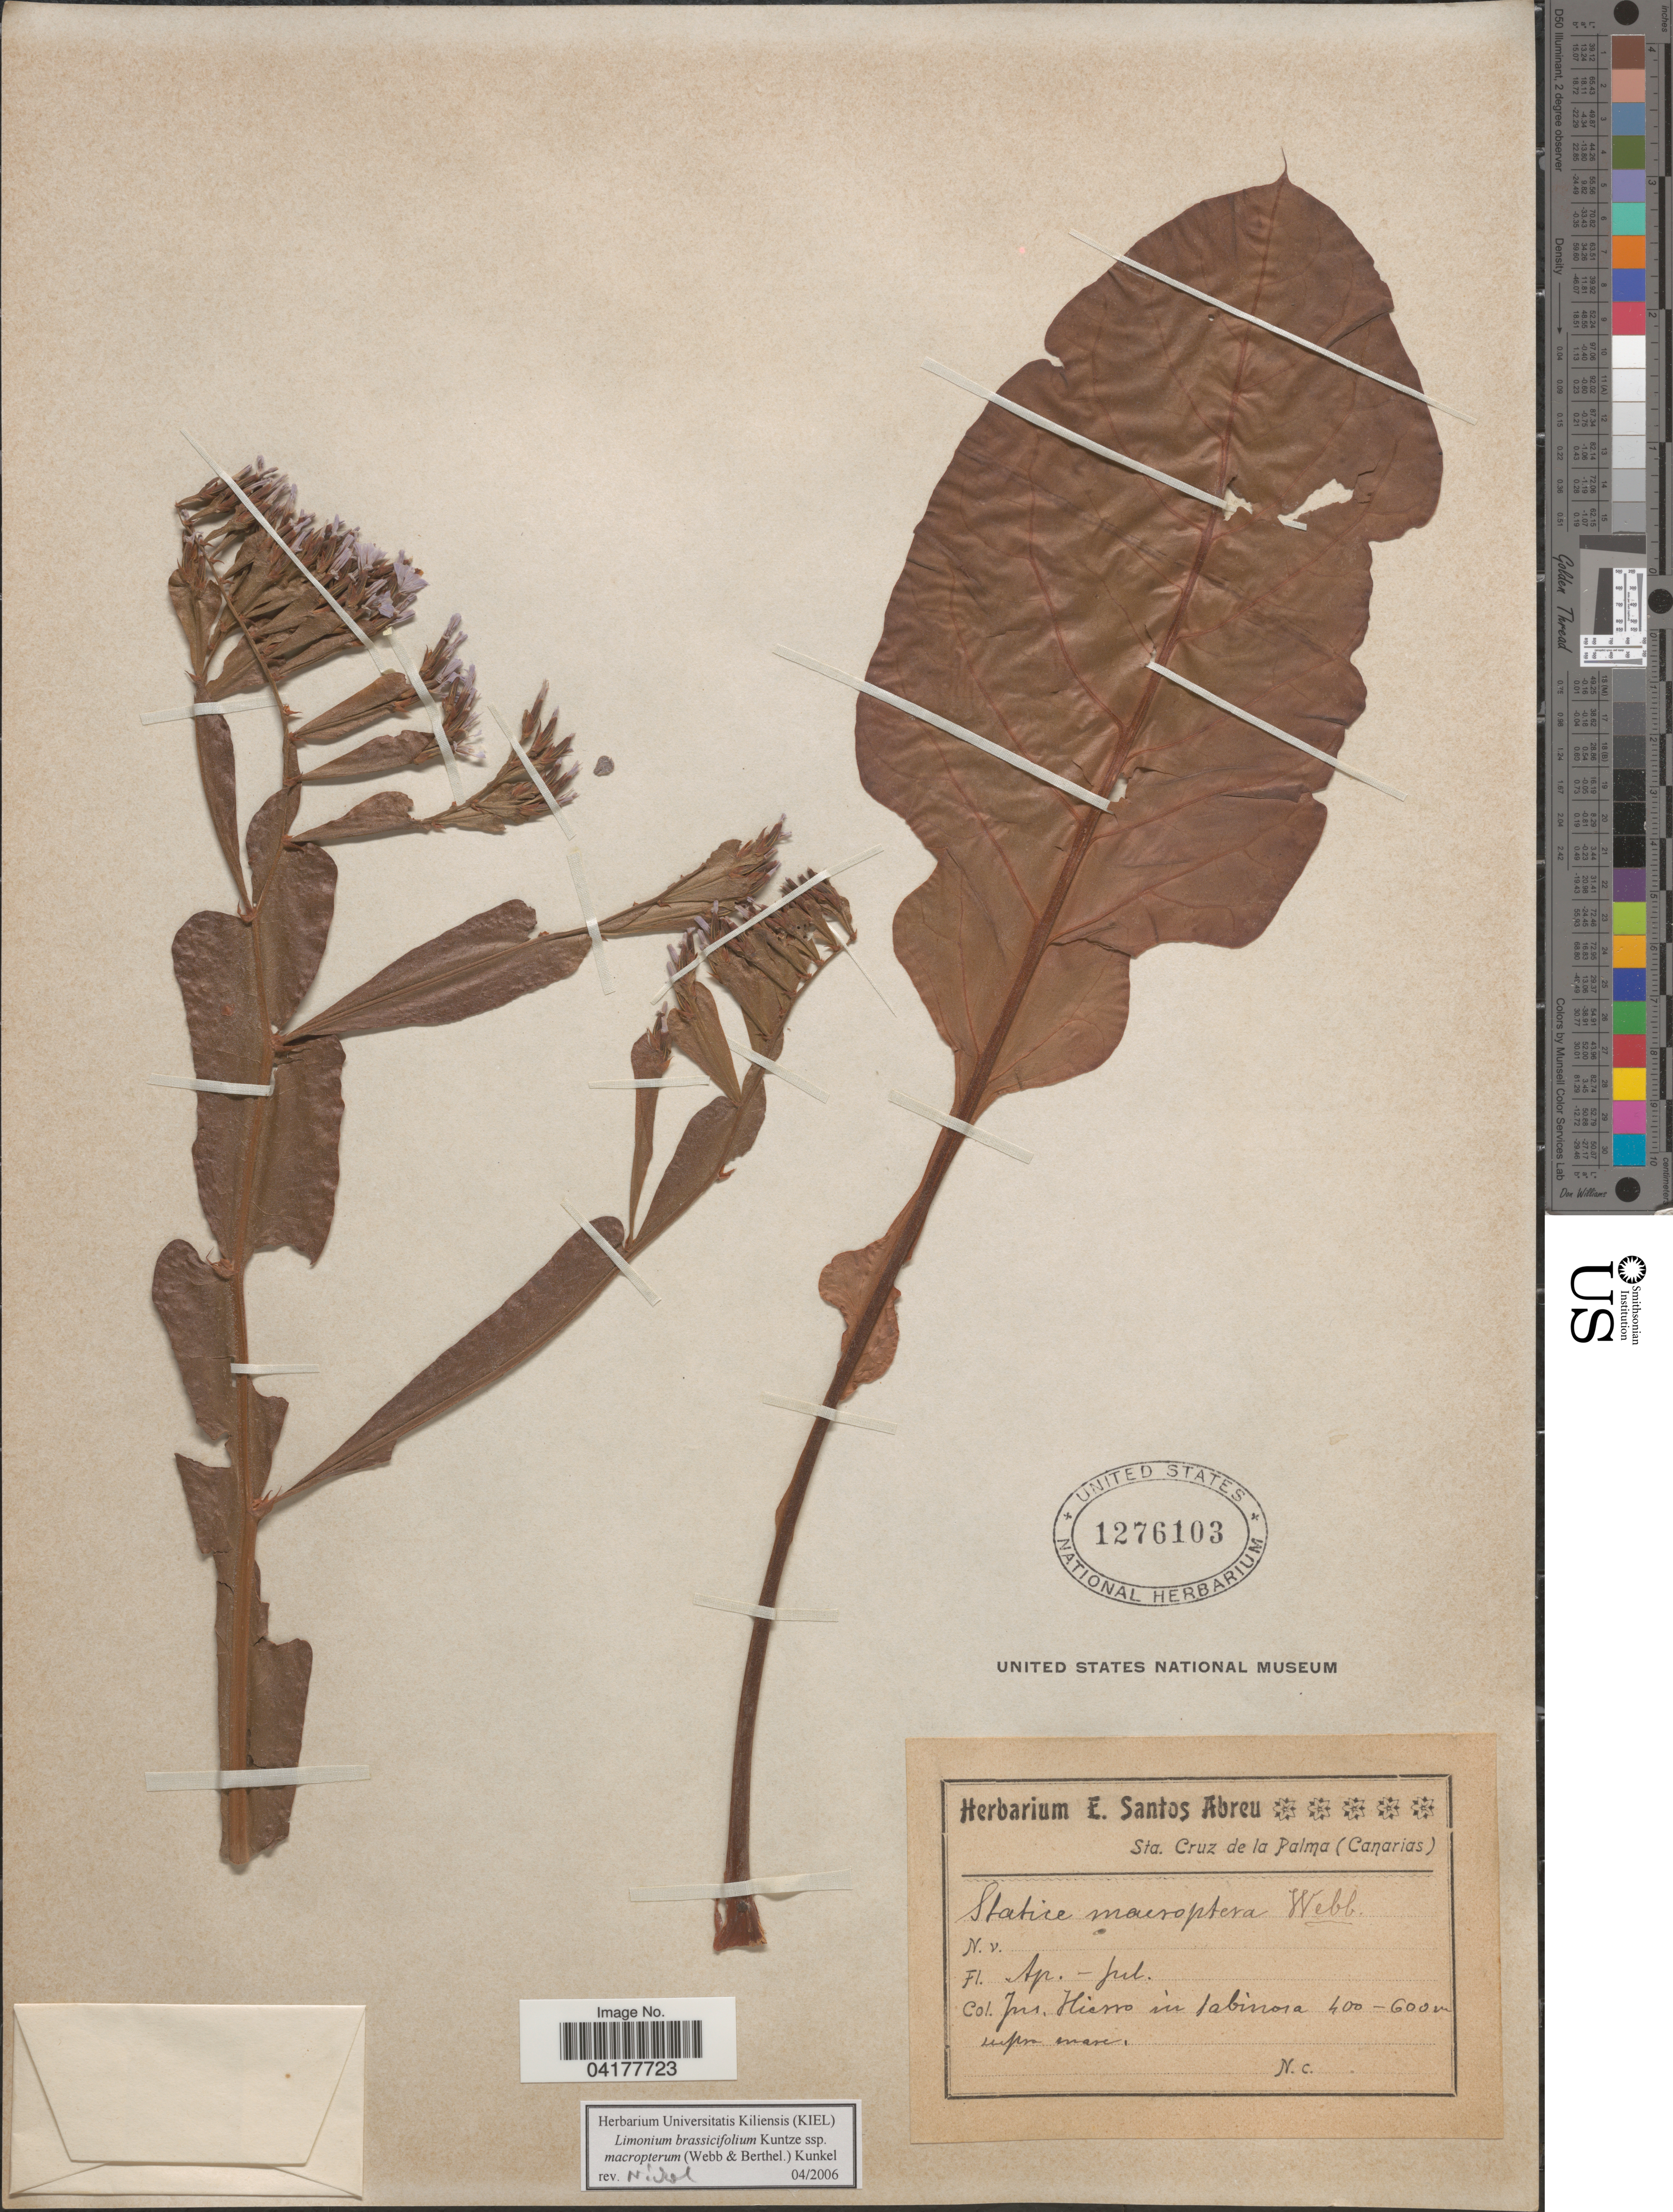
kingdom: Plantae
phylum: Tracheophyta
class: Magnoliopsida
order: Caryophyllales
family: Plumbaginaceae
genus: Limonium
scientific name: Limonium brassicifolium subsp. macropterum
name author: (Webb & Berthel.) G. Kunkel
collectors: Ex herb. E. Santos Abreu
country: Spain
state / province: Canarias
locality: Jur [interpreted]. Hierro in sabinora [interpreted].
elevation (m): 400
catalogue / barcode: US 1276103